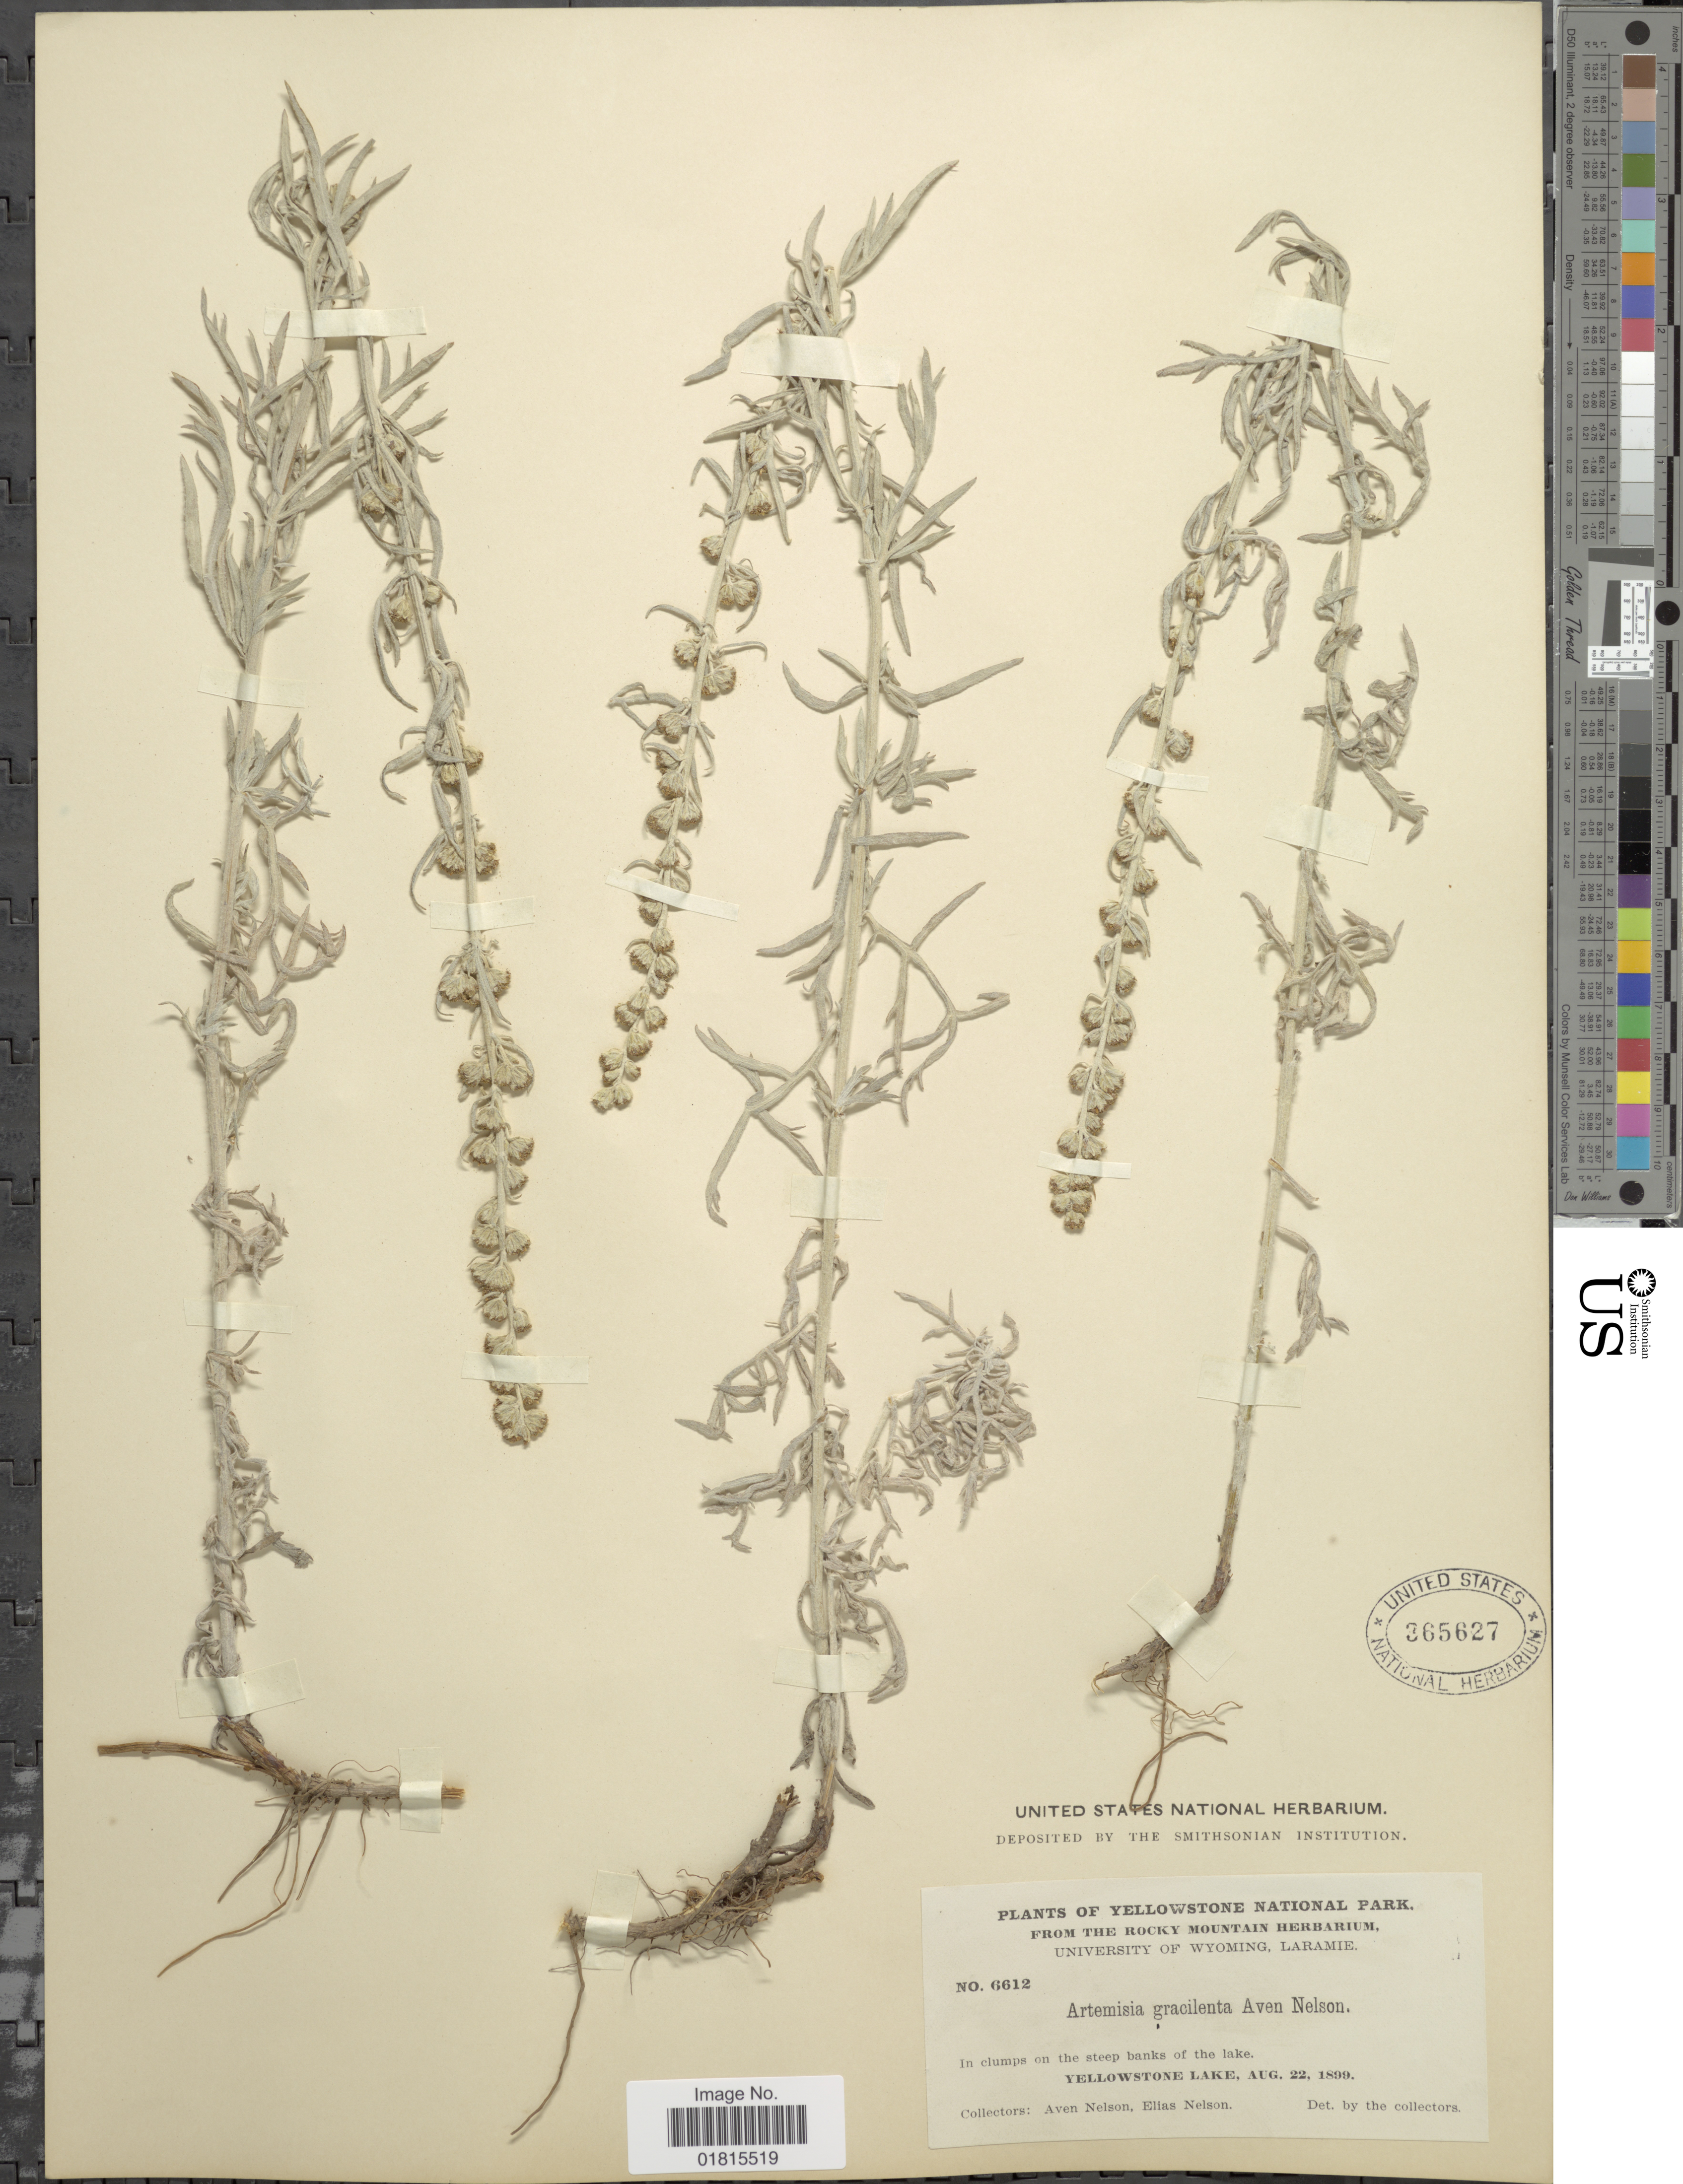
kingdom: Plantae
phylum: Tracheophyta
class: Magnoliopsida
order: Asterales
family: Asteraceae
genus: Artemisia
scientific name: Artemisia floccosa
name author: Rydb.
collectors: A. Nelson & E. Nelson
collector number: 6612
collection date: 1899-08-22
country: United States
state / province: Wyoming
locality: Yellowstone National Park. In clumps on the steep banks of the lake. Yellowstone Lake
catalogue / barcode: US 365627